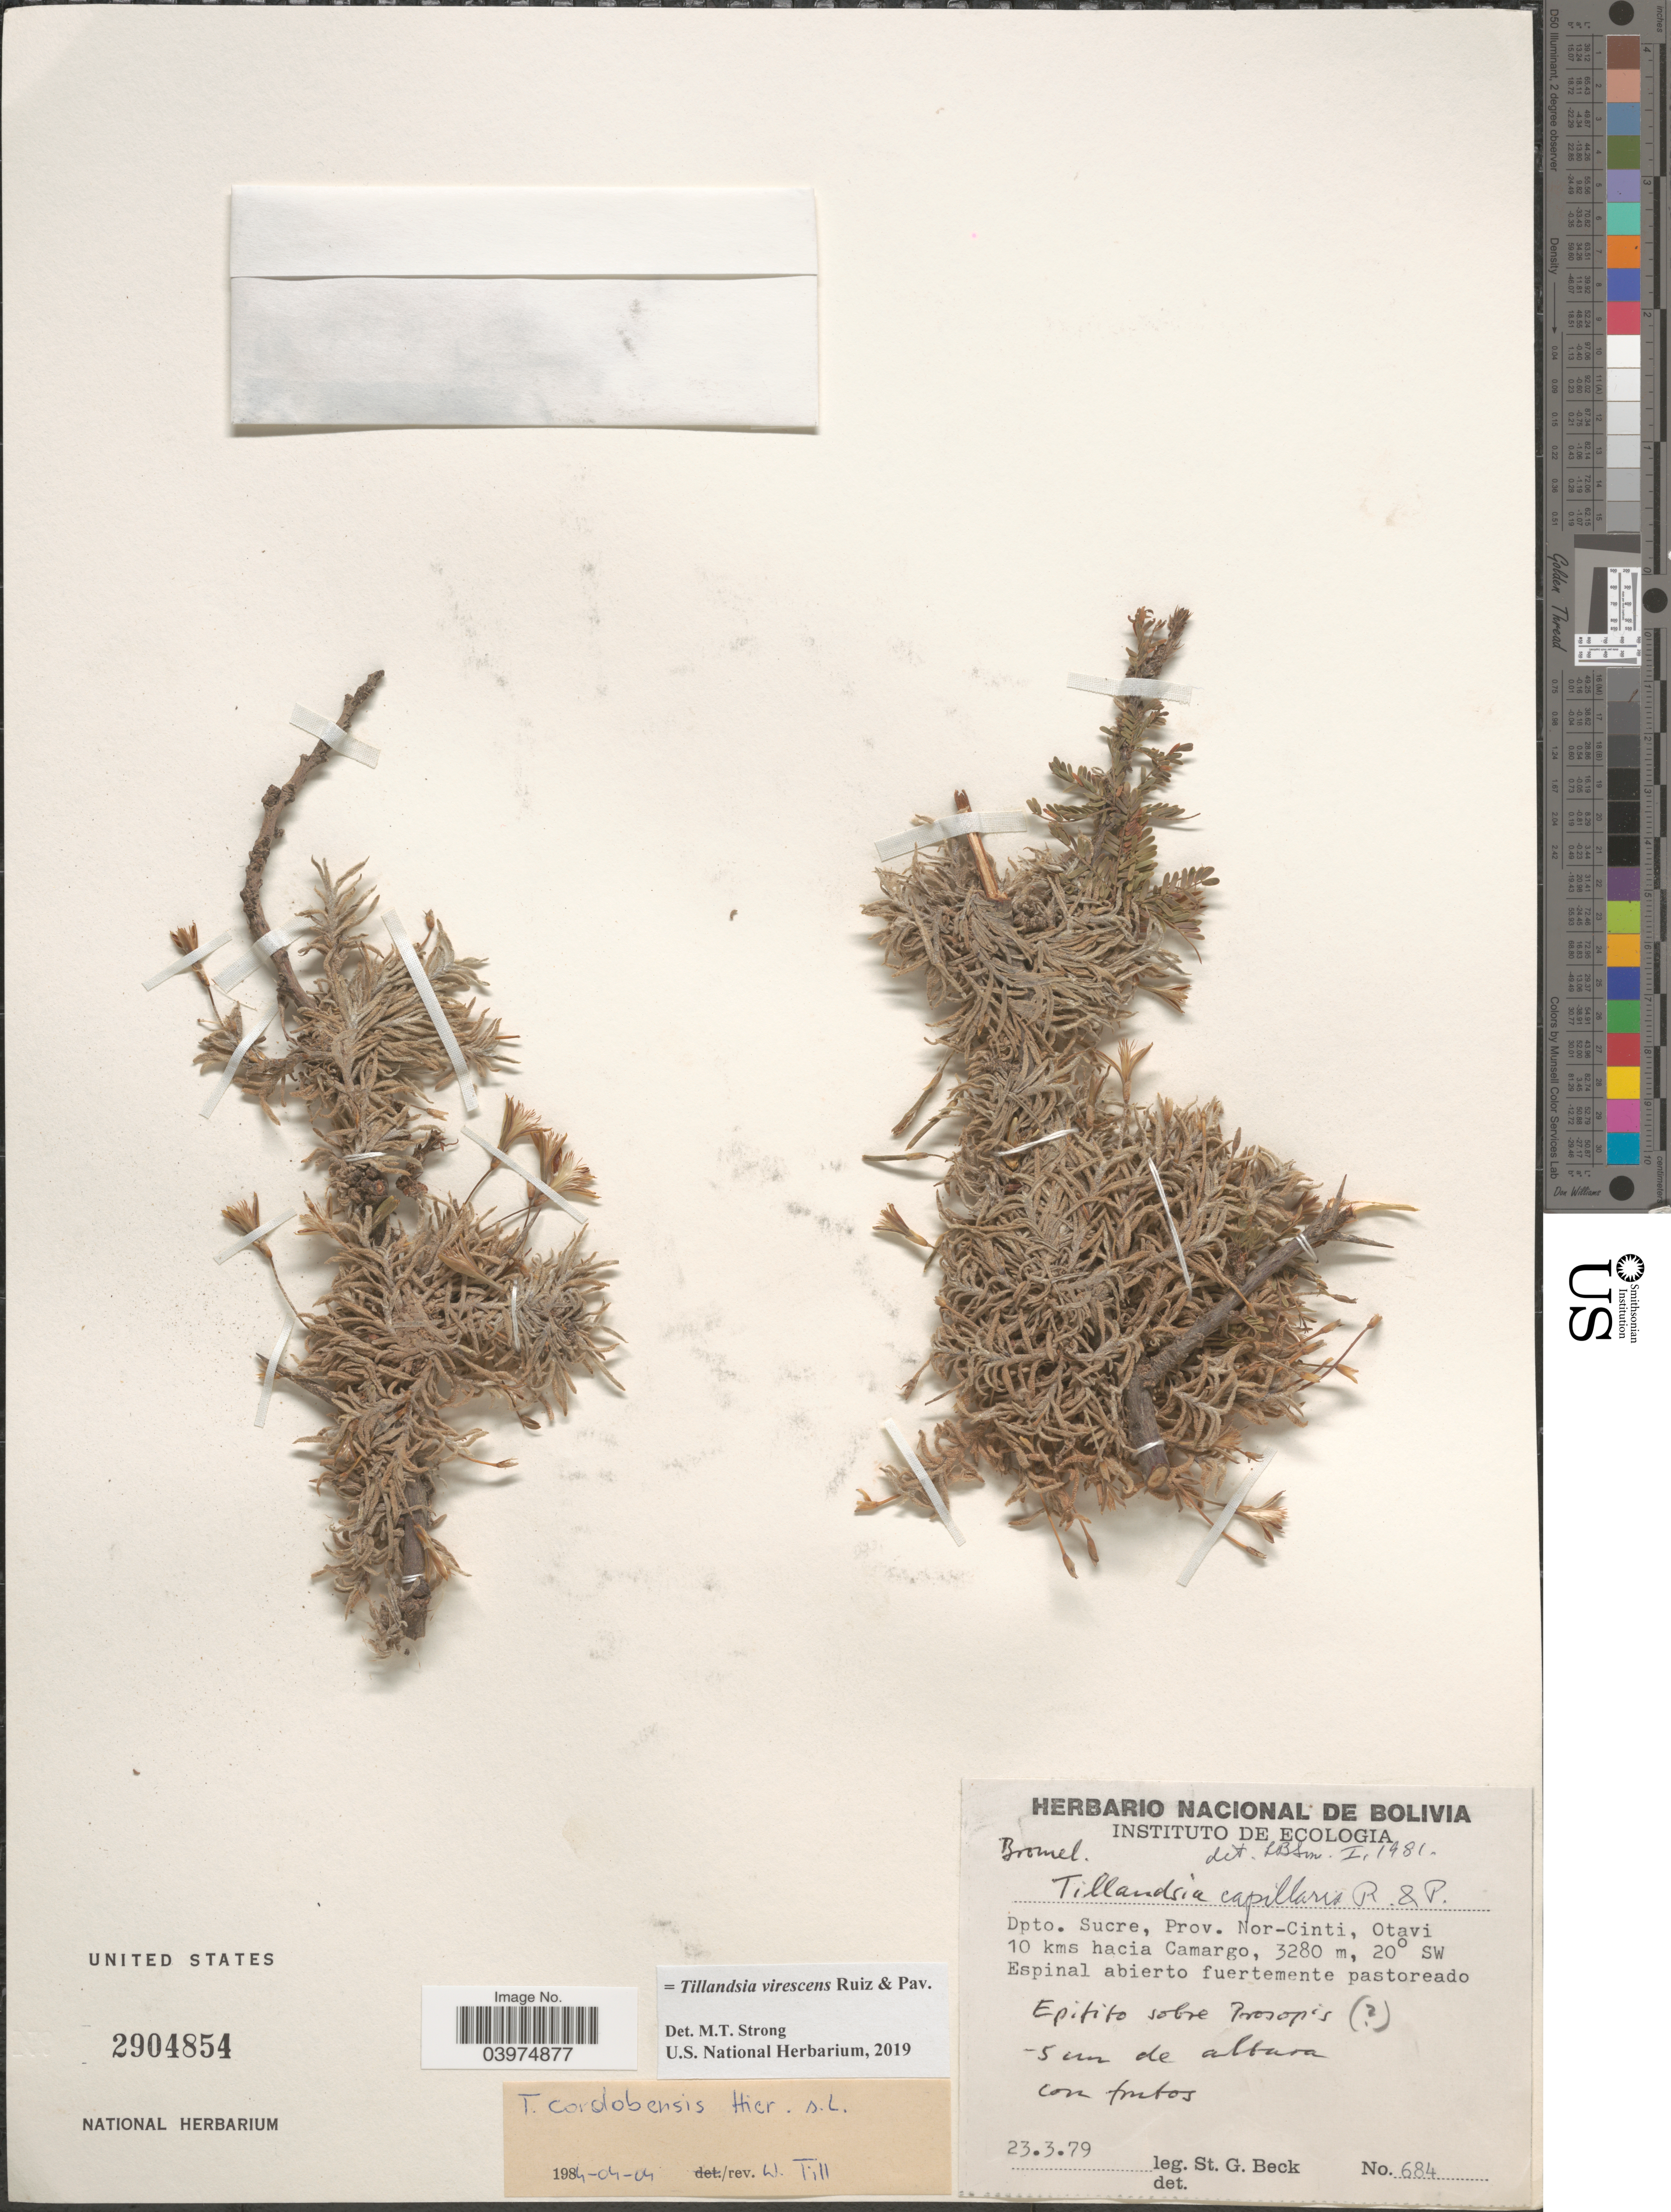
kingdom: Plantae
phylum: Tracheophyta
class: Liliopsida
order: Poales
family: Bromeliaceae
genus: Tillandsia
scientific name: Tillandsia virescens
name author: Ruiz & Pav.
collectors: S. G. Beck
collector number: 684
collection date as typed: Transcribed d/m/y: 23/3/79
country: Bolivia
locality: Dpto. Sucre, Prov. Nor-Cinti, Otavi 10 kms hacia Camargo, 20° SW Espinal abierto fuertemente pastoreado.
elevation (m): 3280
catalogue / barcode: US 2904854